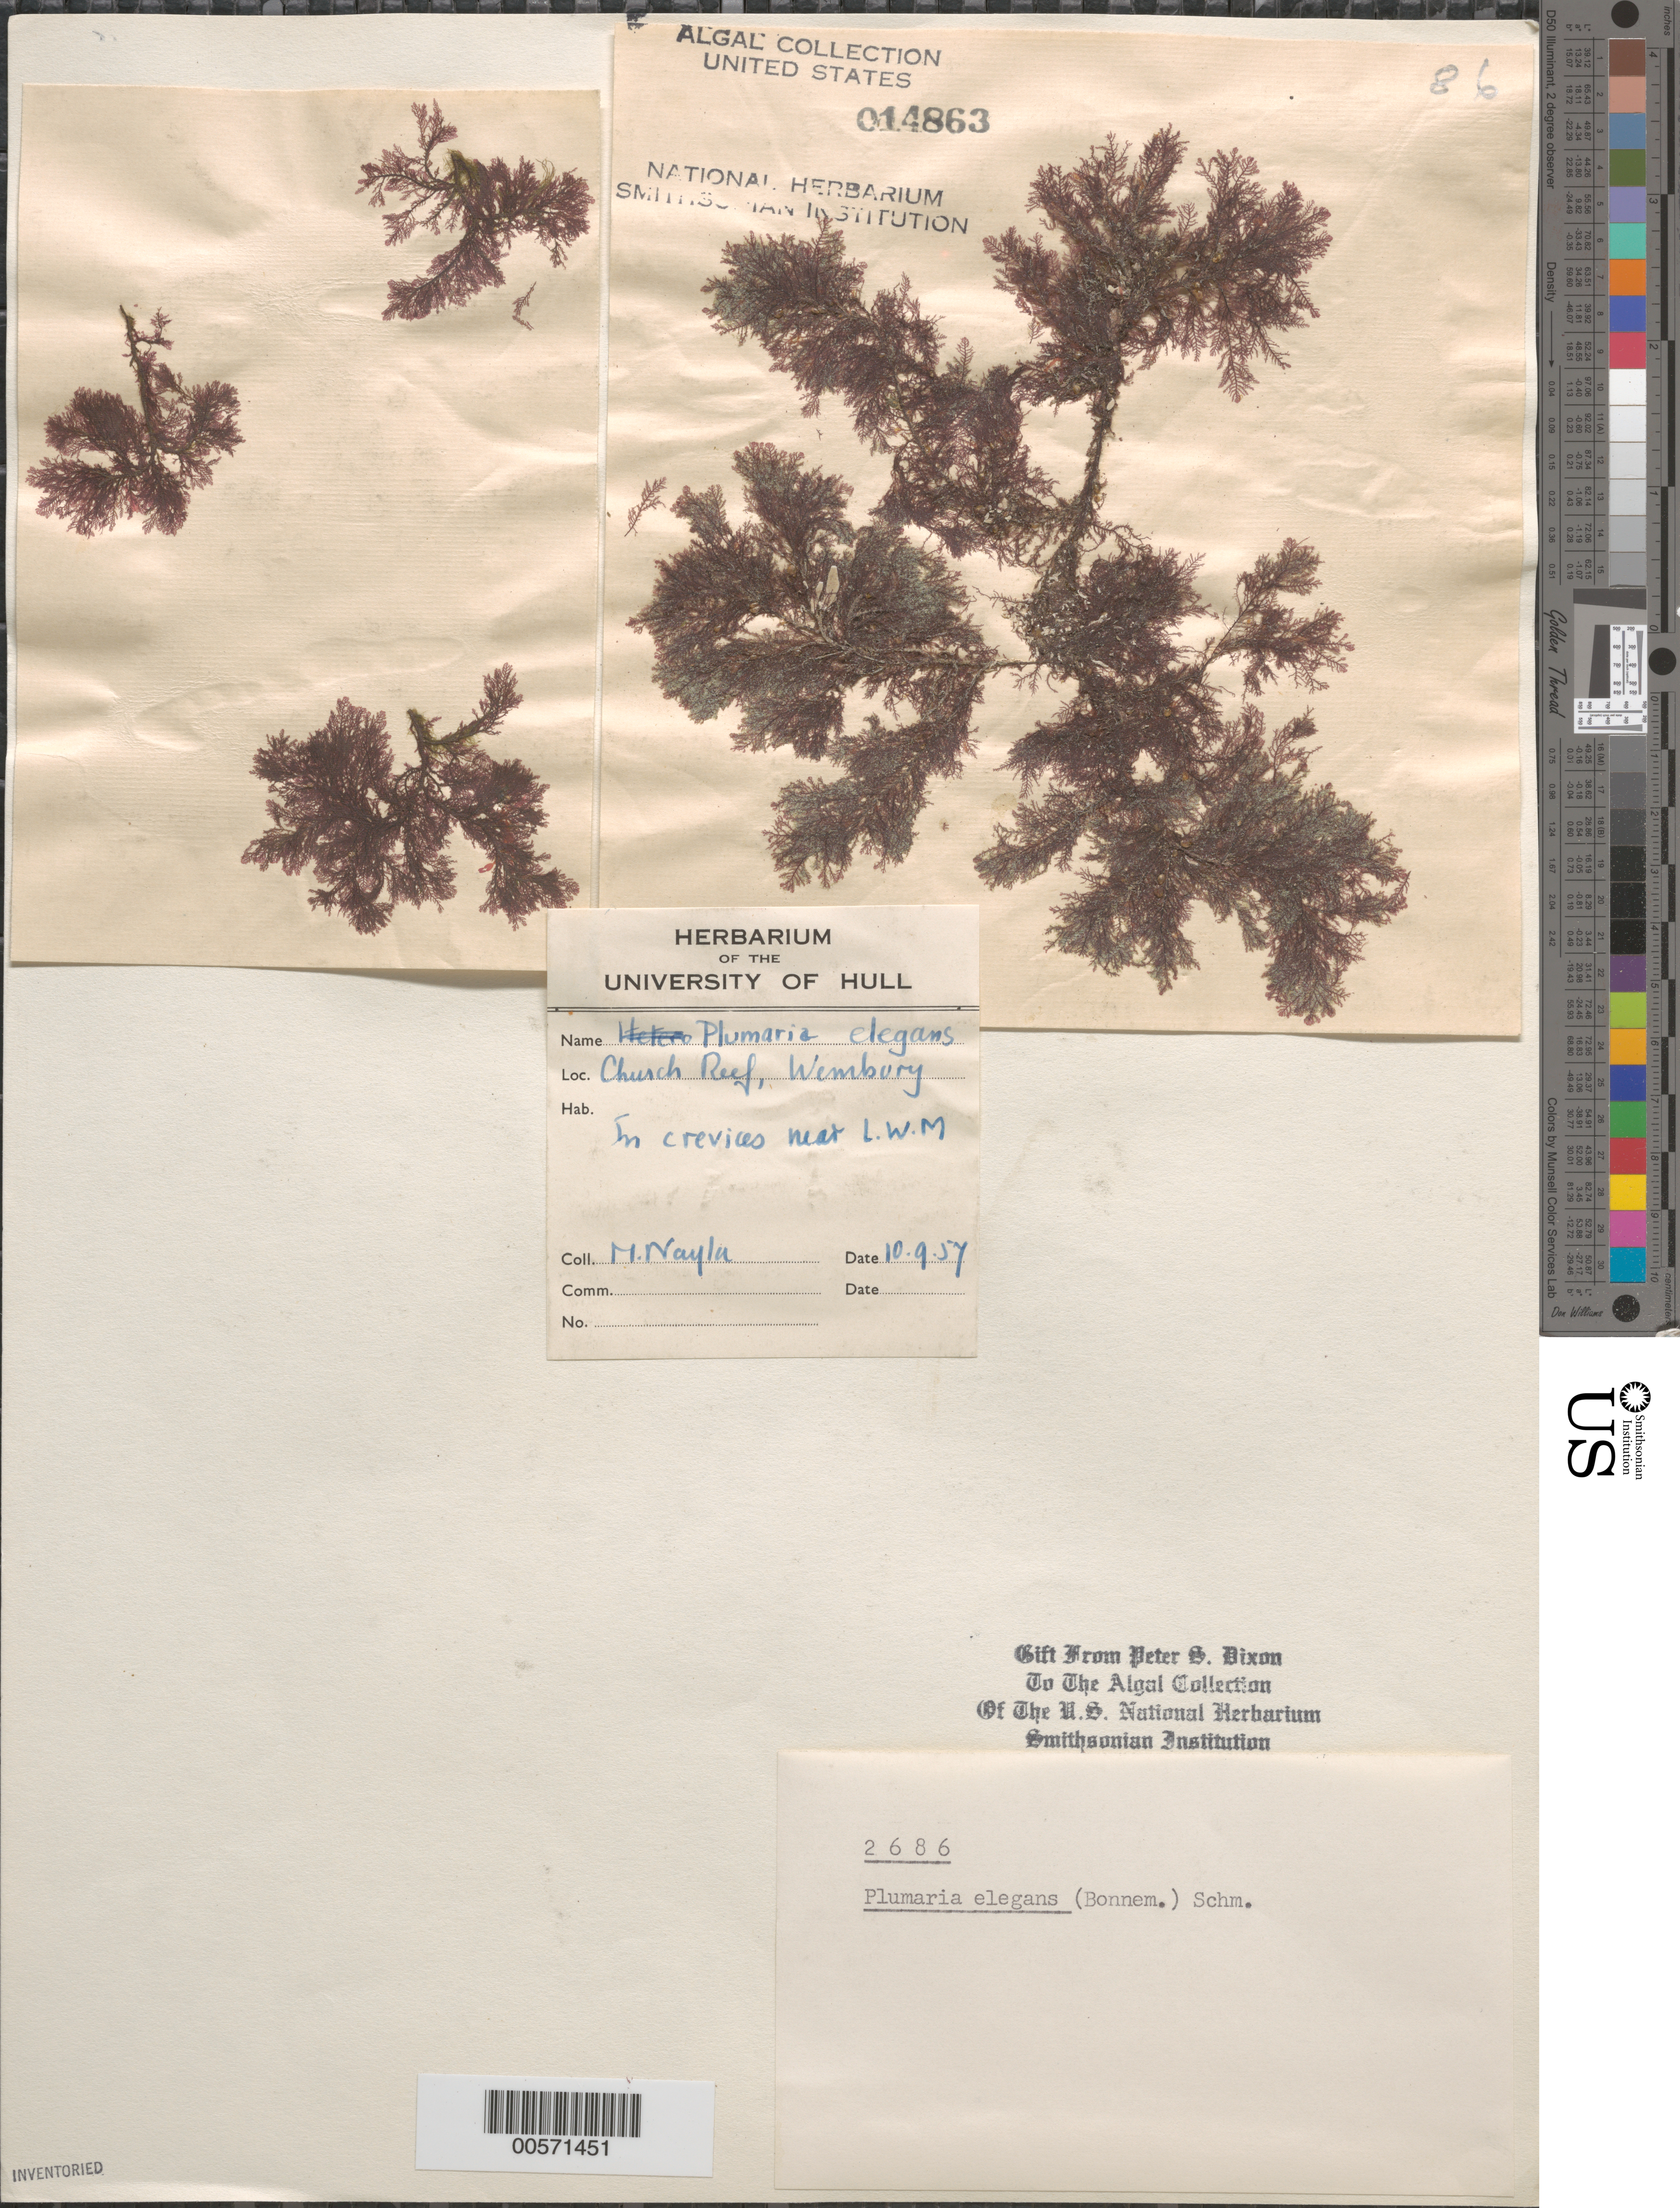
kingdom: Plantae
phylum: Rhodophyta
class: Florideophyceae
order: Ceramiales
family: Wrangeliaceae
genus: Plumaria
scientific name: Plumaria plumosa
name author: (Hudson) Kuntze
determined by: Algae name updating Project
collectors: M. Roberts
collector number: PSD 2686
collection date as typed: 10 Sep 1957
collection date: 1957-09-10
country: United Kingdom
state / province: England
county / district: Devon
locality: Church Reef, Wembury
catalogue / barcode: US 14863